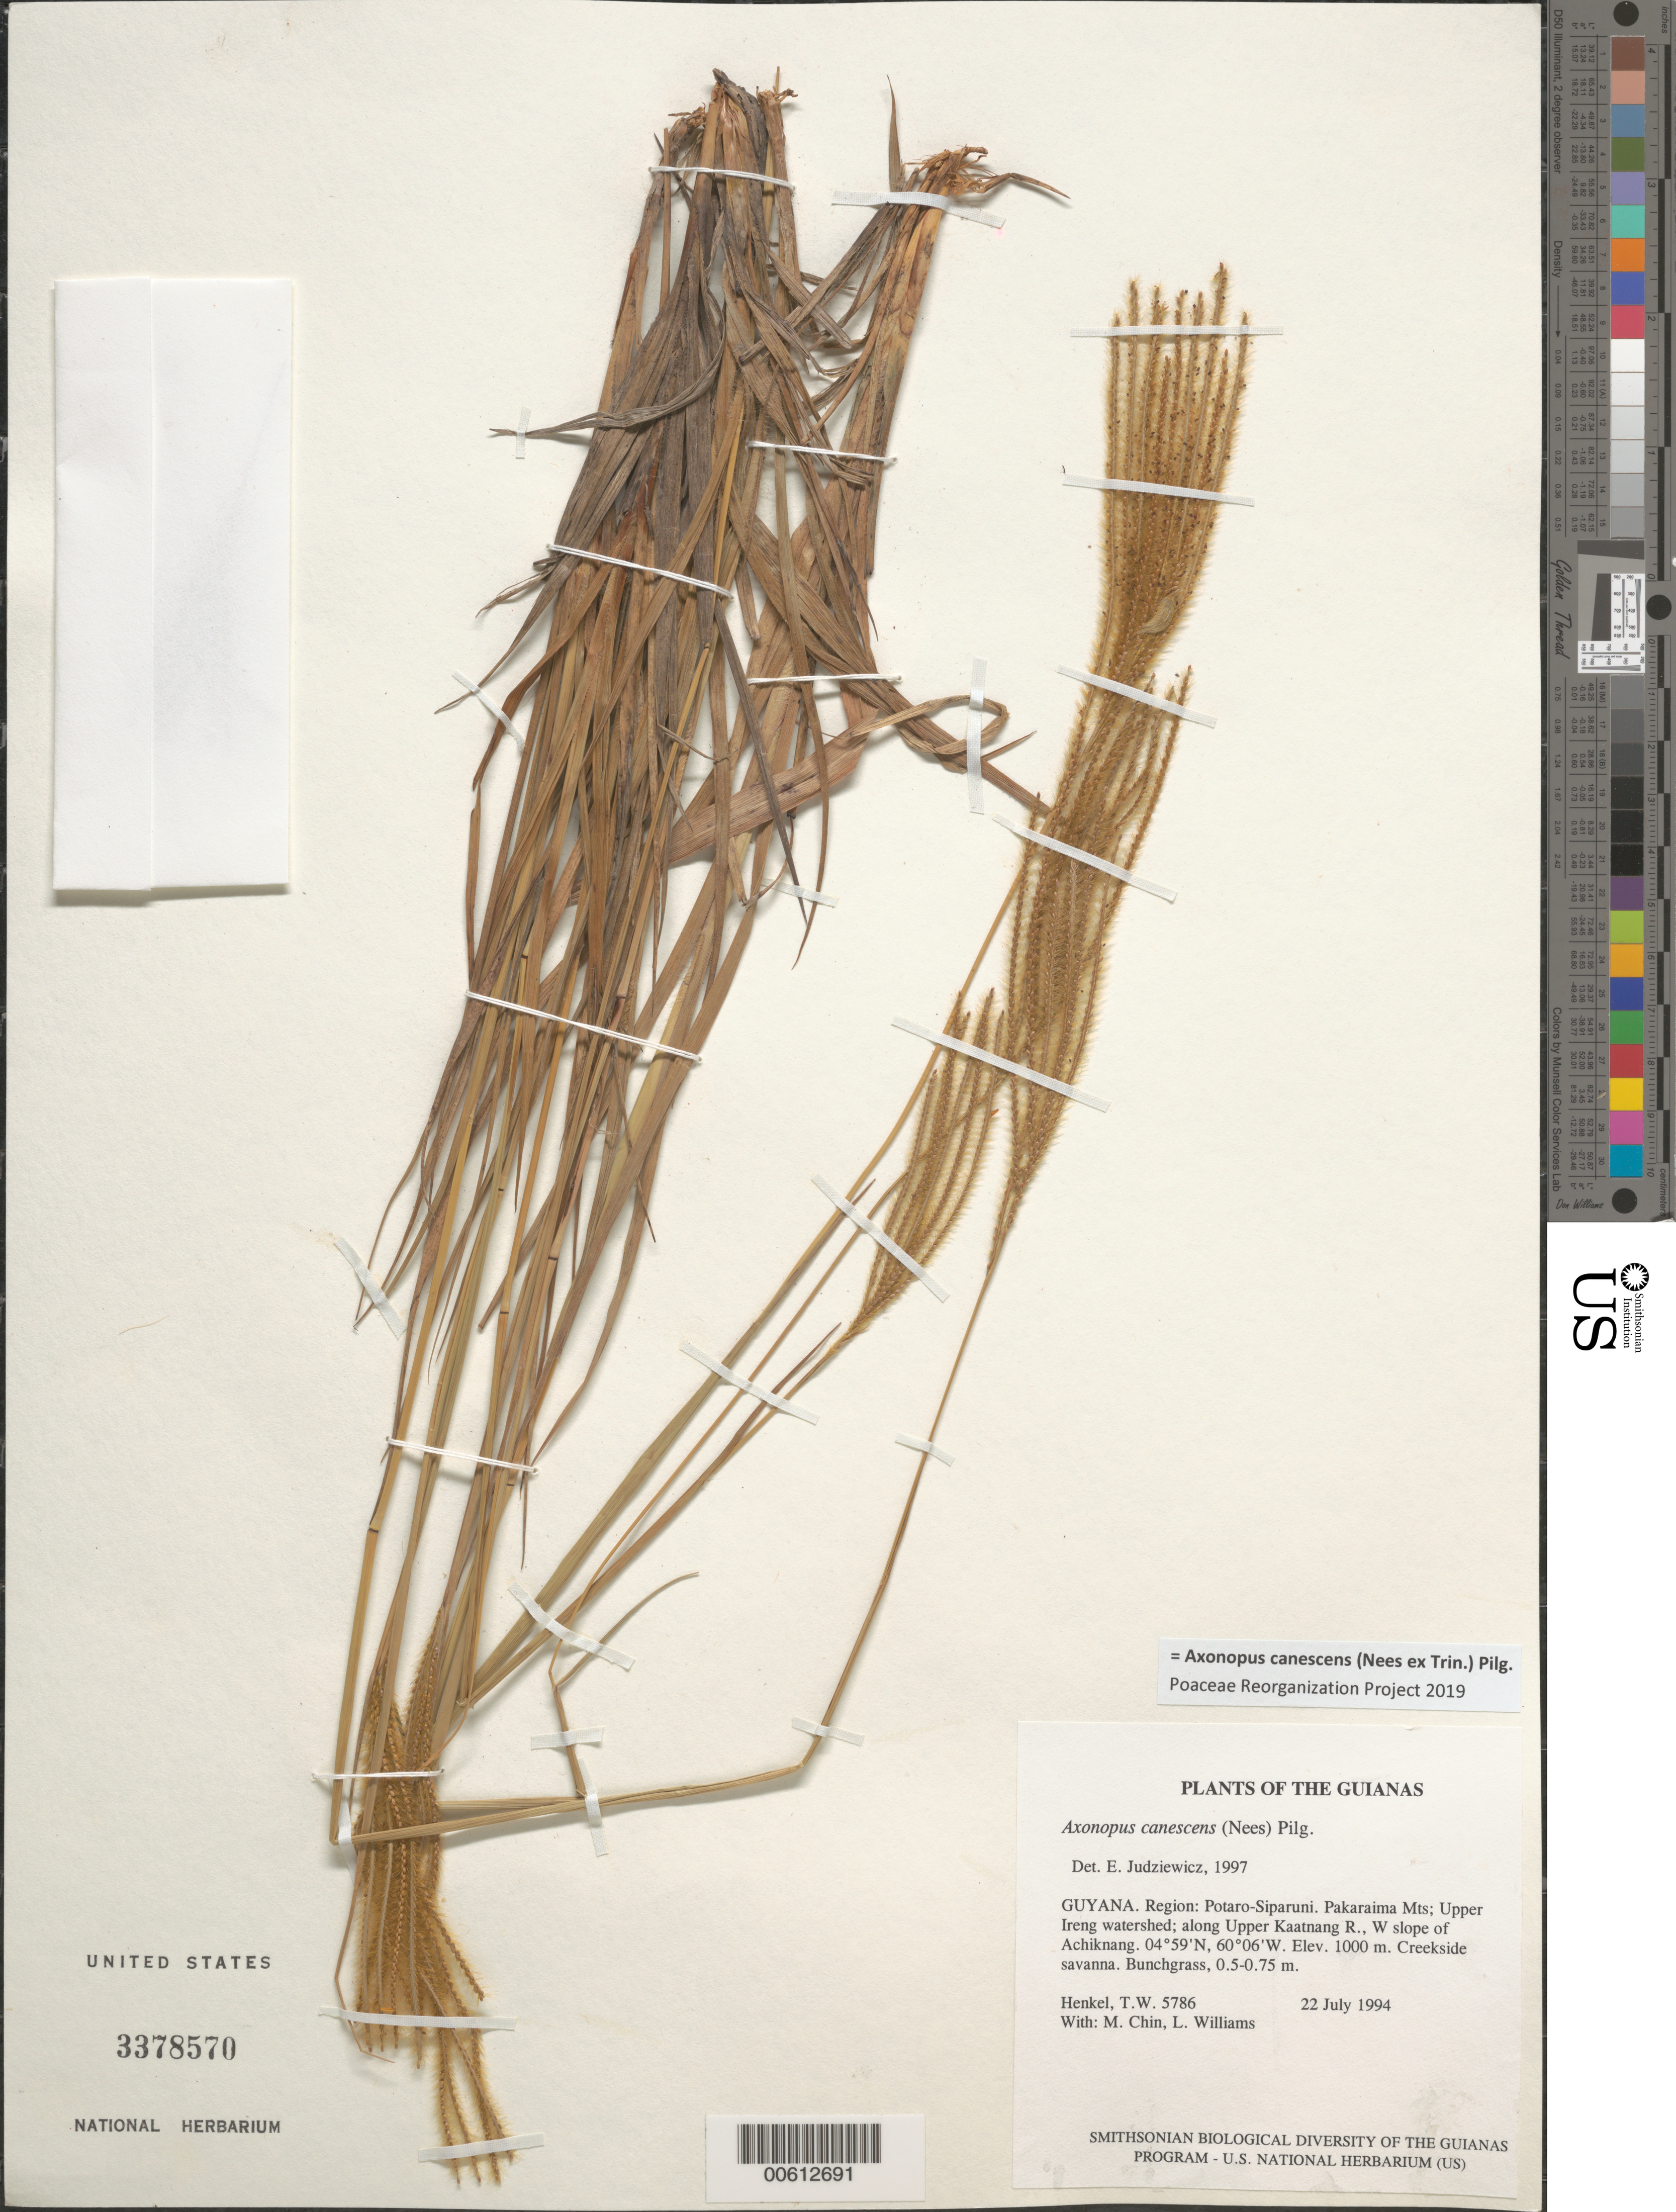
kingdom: Plantae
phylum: Tracheophyta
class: Liliopsida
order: Poales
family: Poaceae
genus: Axonopus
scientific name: Axonopus canescens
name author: (Nees ex Trin.) Pilg.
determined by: Judziewicz, E. J.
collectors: T. Henkel, M. Chin & L. Williams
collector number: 5786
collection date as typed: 22 July 1994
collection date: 1994-07-22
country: Guyana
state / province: Potaro-Siparuni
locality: Pakaraima Mts; Upper Ireng watershed; along Upper Kaatnang R., W slope of Achiknang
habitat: Creekside savanna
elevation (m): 1000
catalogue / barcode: US 3378570